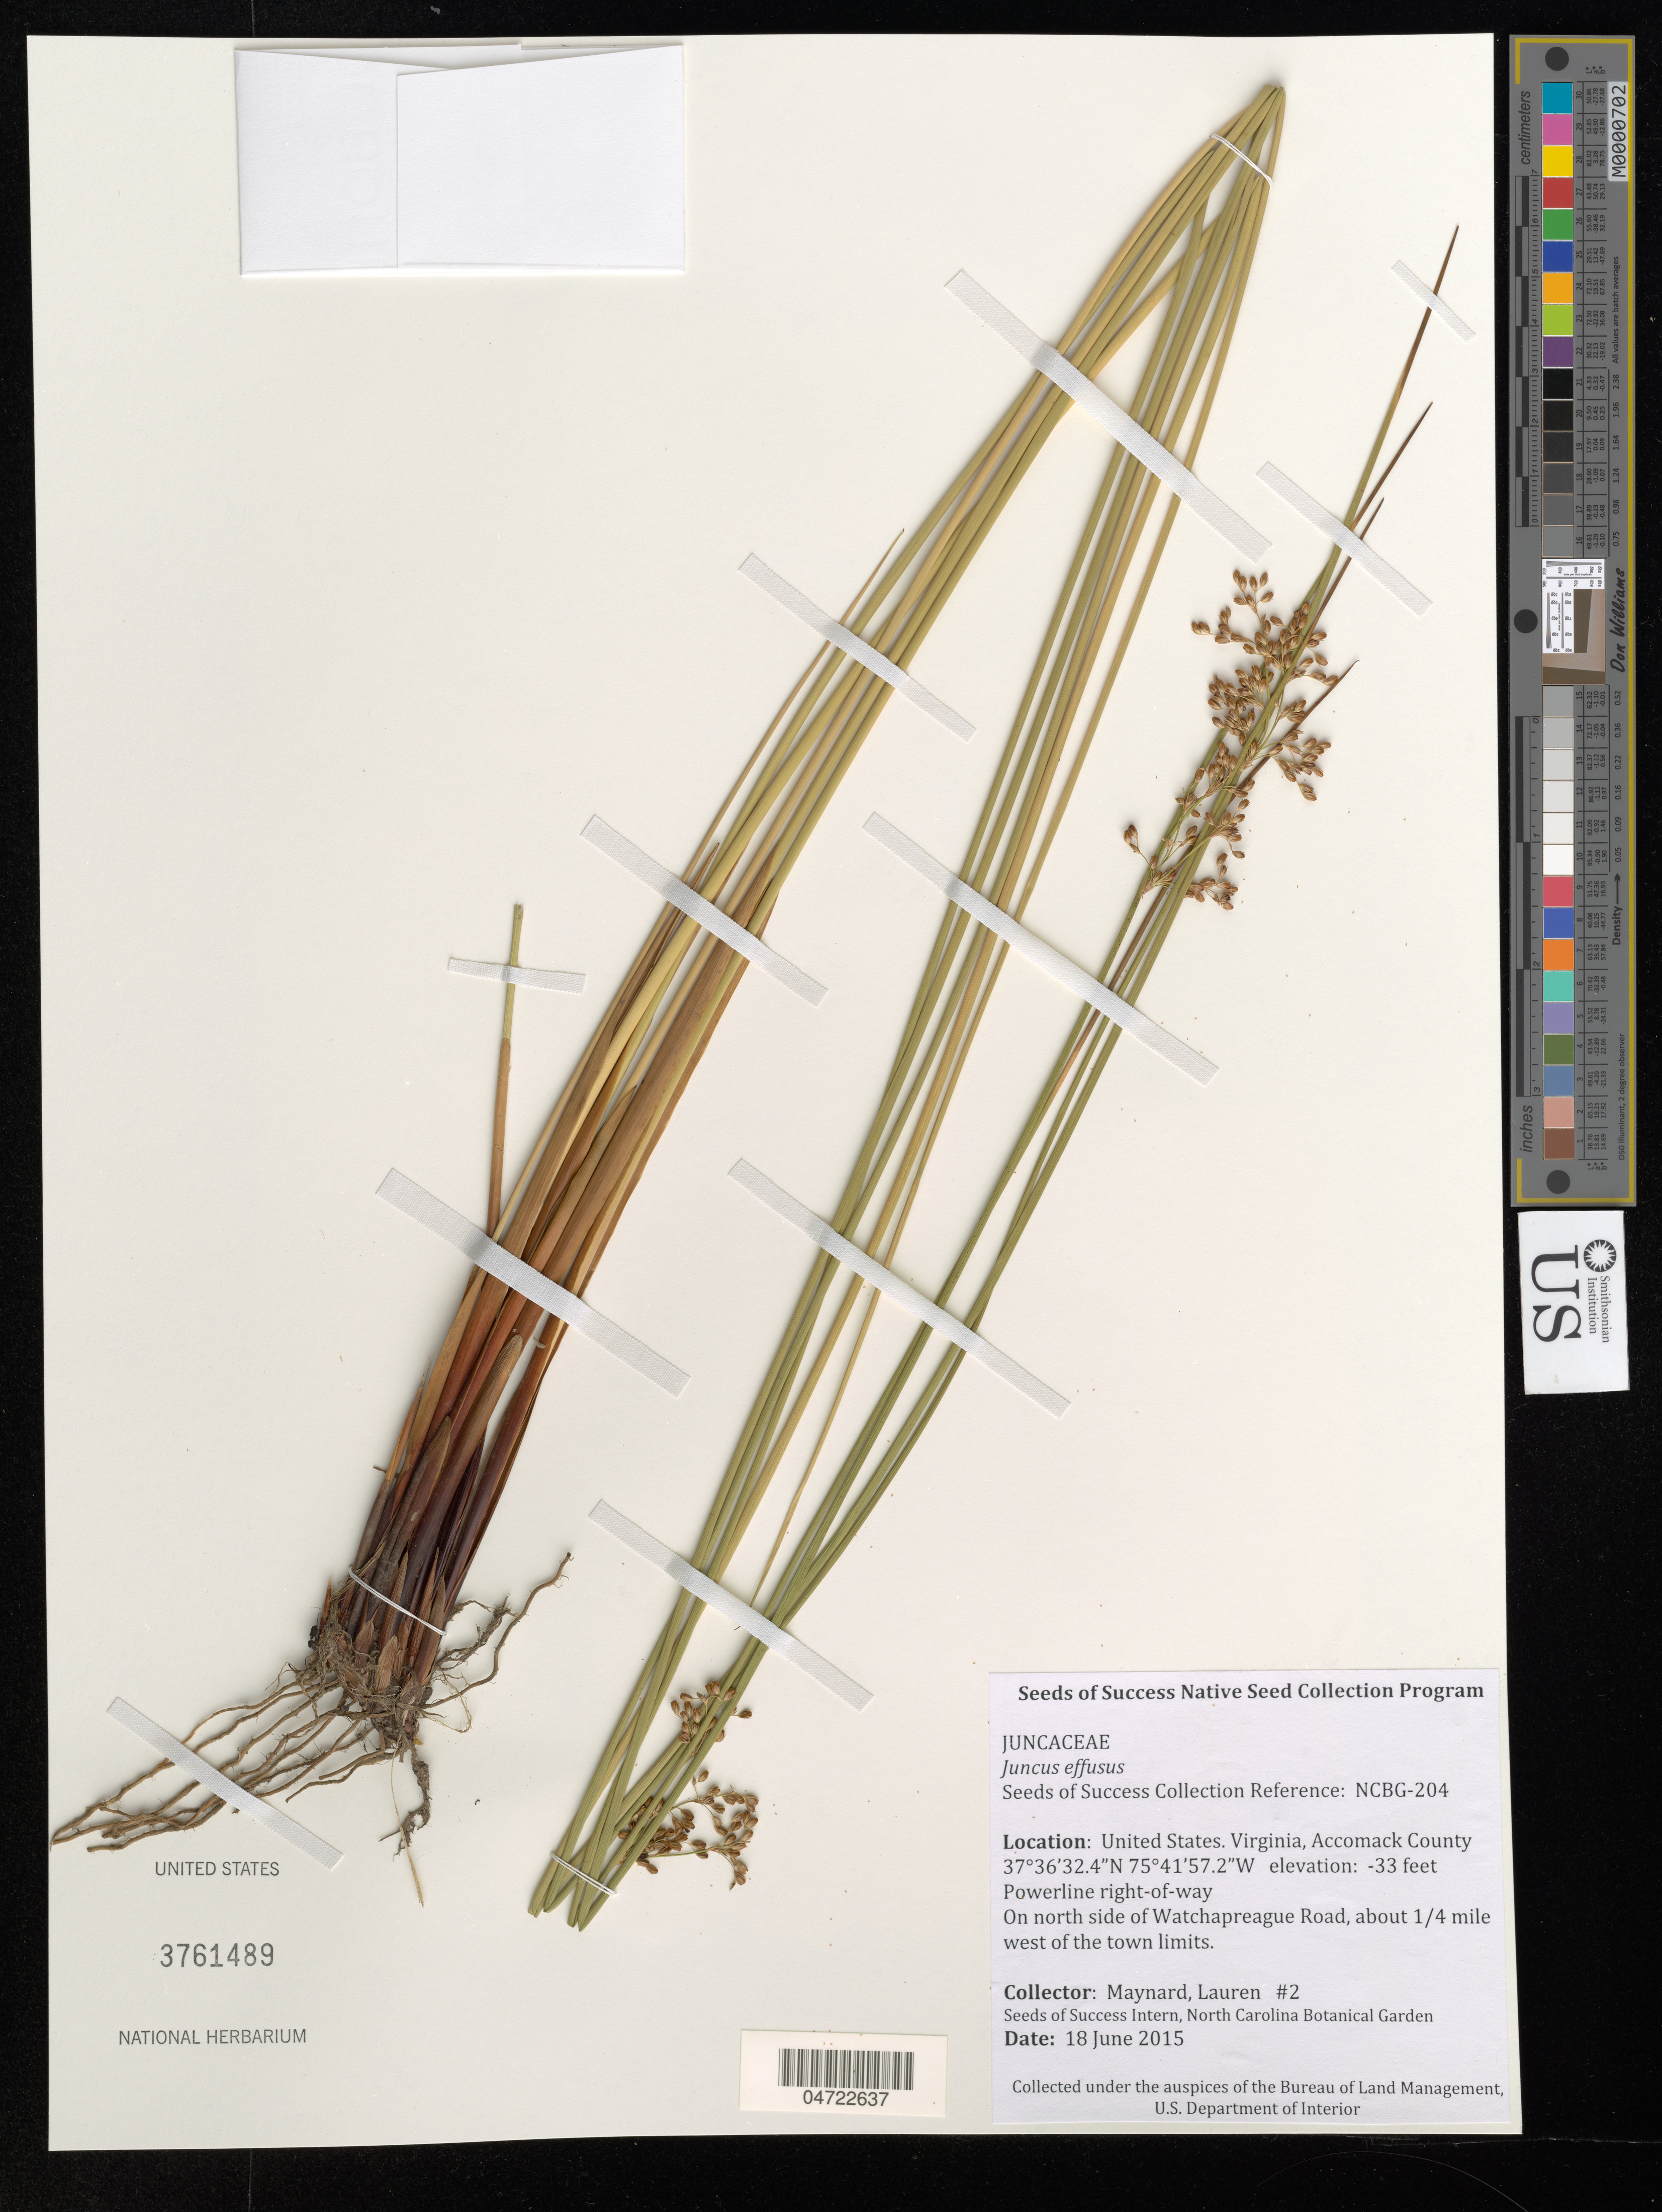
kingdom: Plantae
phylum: Tracheophyta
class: Liliopsida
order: Poales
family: Juncaceae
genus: Juncus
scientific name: Juncus effusus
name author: L.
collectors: L. Maynard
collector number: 2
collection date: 2015-06-18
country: United States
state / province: Virginia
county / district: Accomack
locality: Powerline right-of-way. On north side of Watchapreague Road, about 1/4 mile west of the town limits.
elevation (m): -10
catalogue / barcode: US 3761489